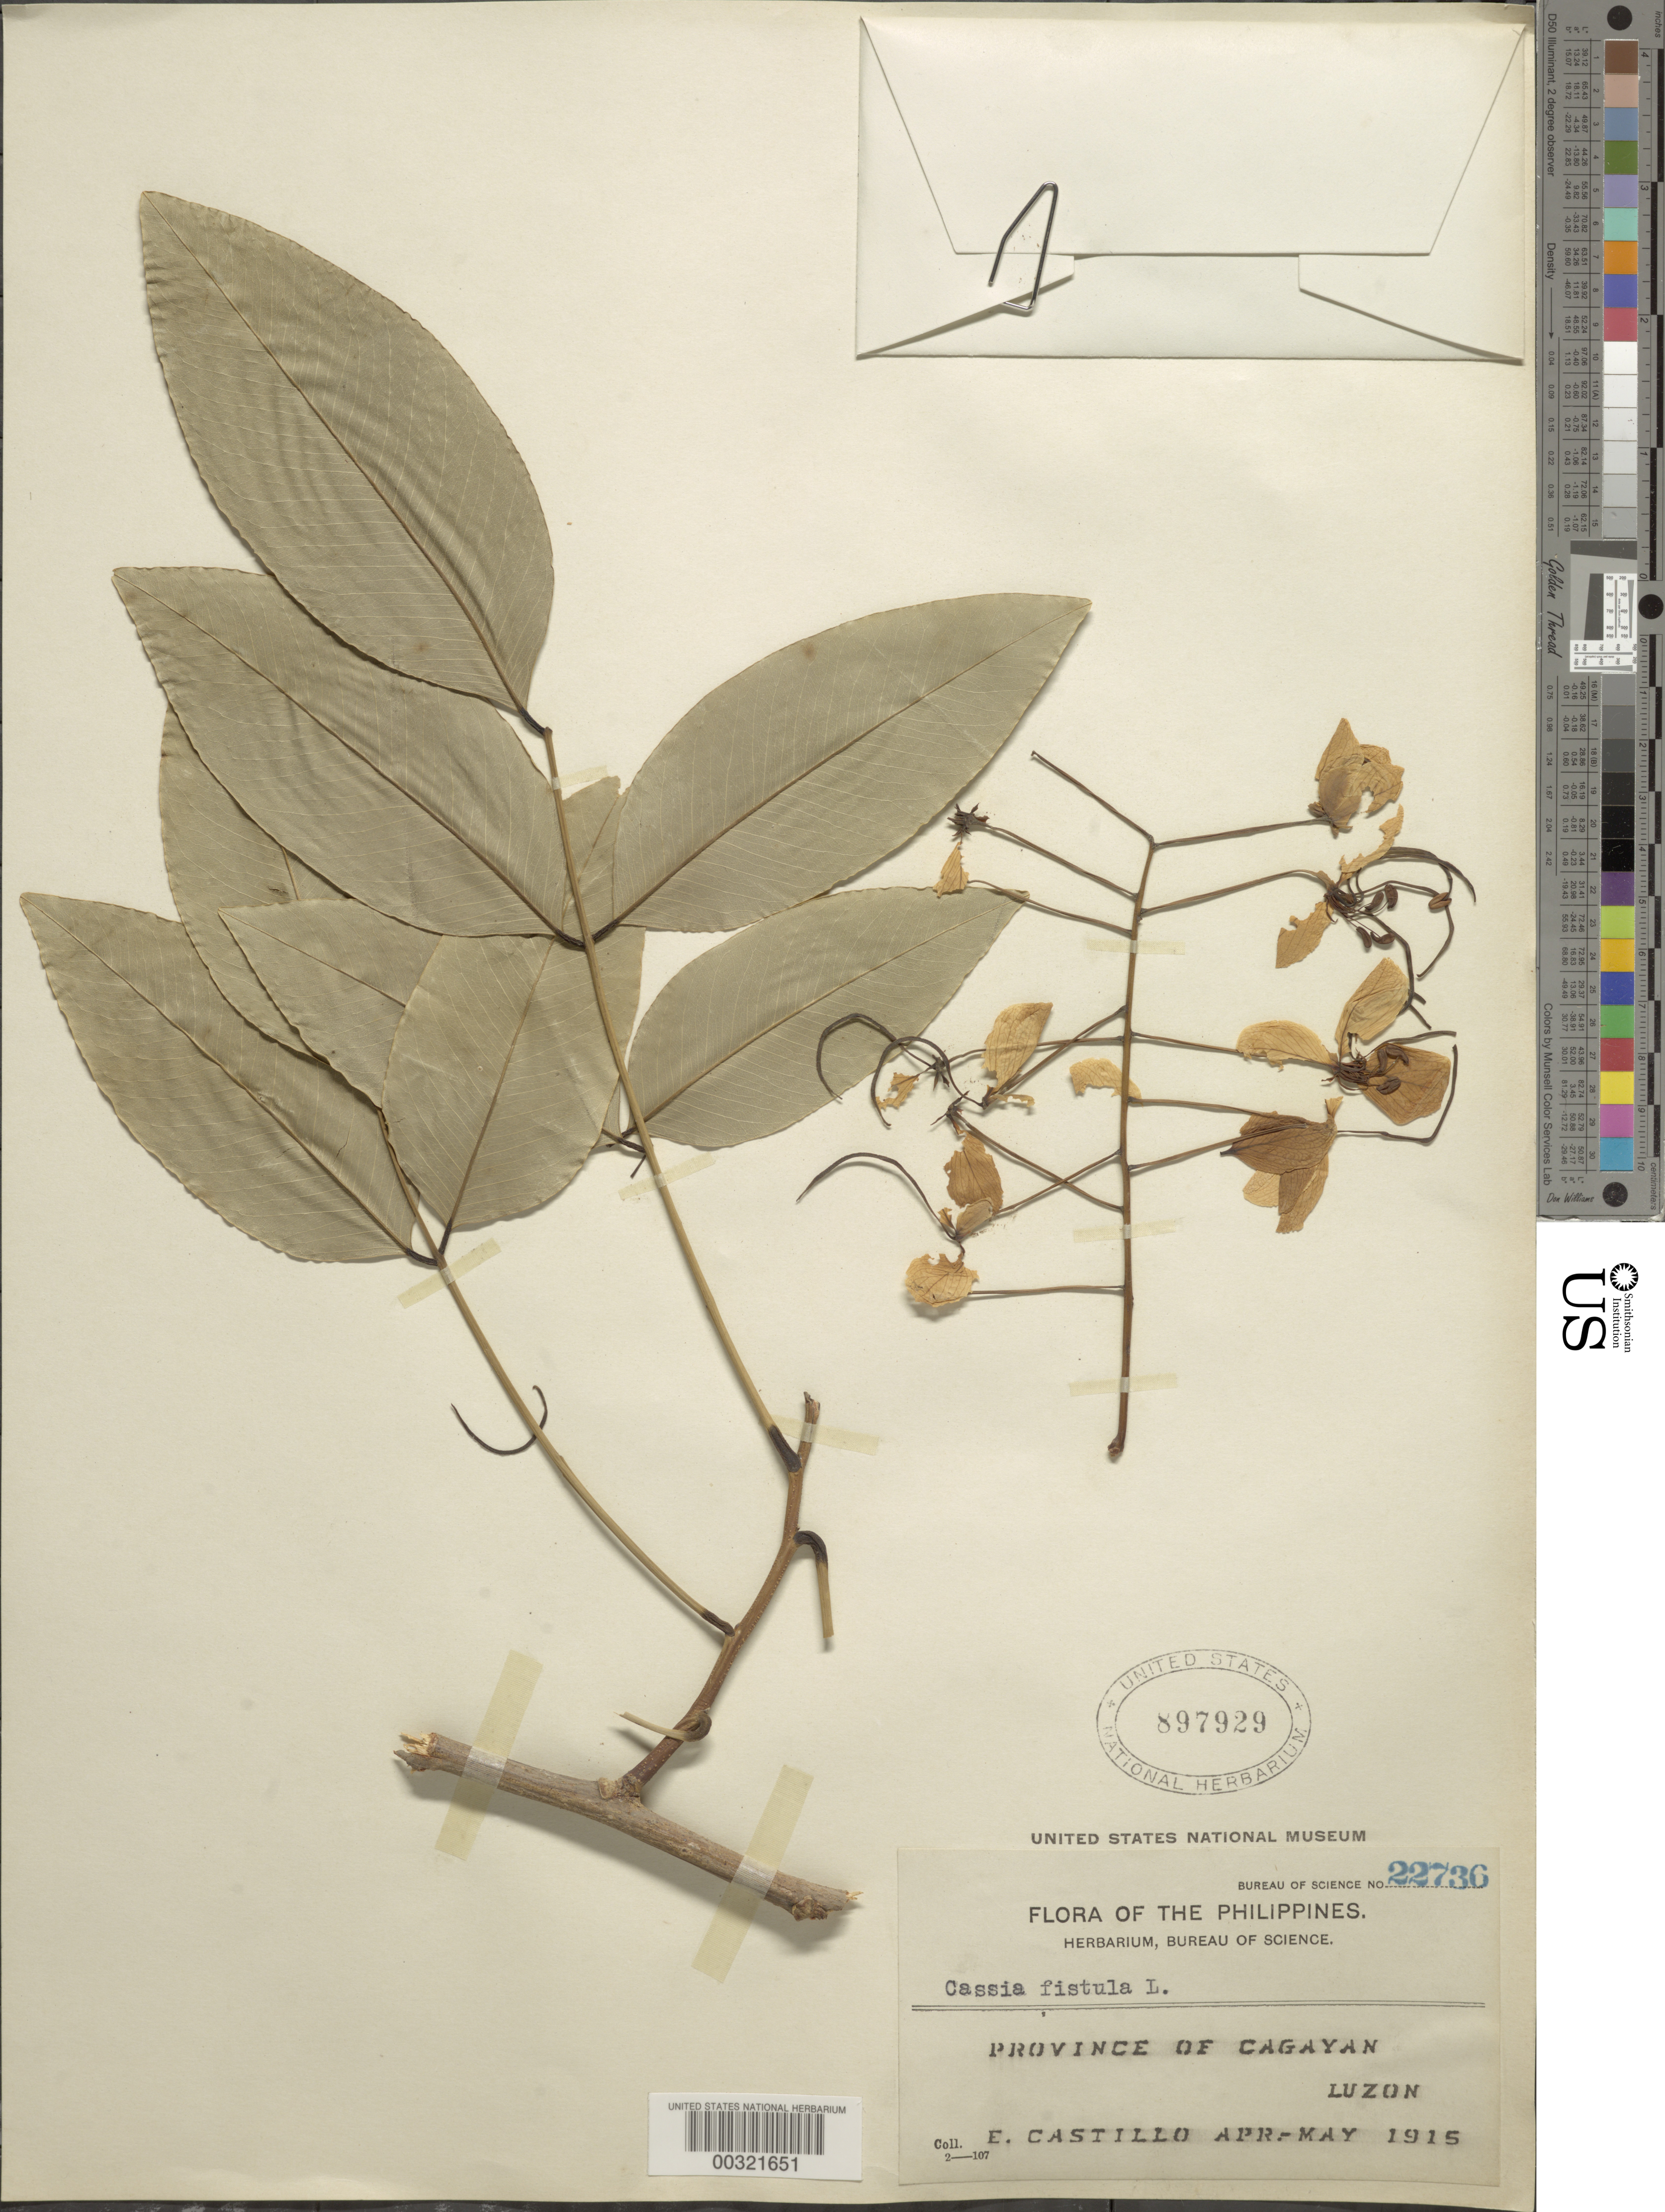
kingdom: Plantae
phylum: Tracheophyta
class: Magnoliopsida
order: Fabales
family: Fabaceae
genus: Cassia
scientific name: Cassia fistula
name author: L.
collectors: E. Castillo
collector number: Bur. Sci. 22736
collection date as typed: Apr 1915 to -- May 1915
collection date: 1915-04/1915-05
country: Philippines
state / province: Cagayan Valley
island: Luzon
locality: Cagayan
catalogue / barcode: US 897929